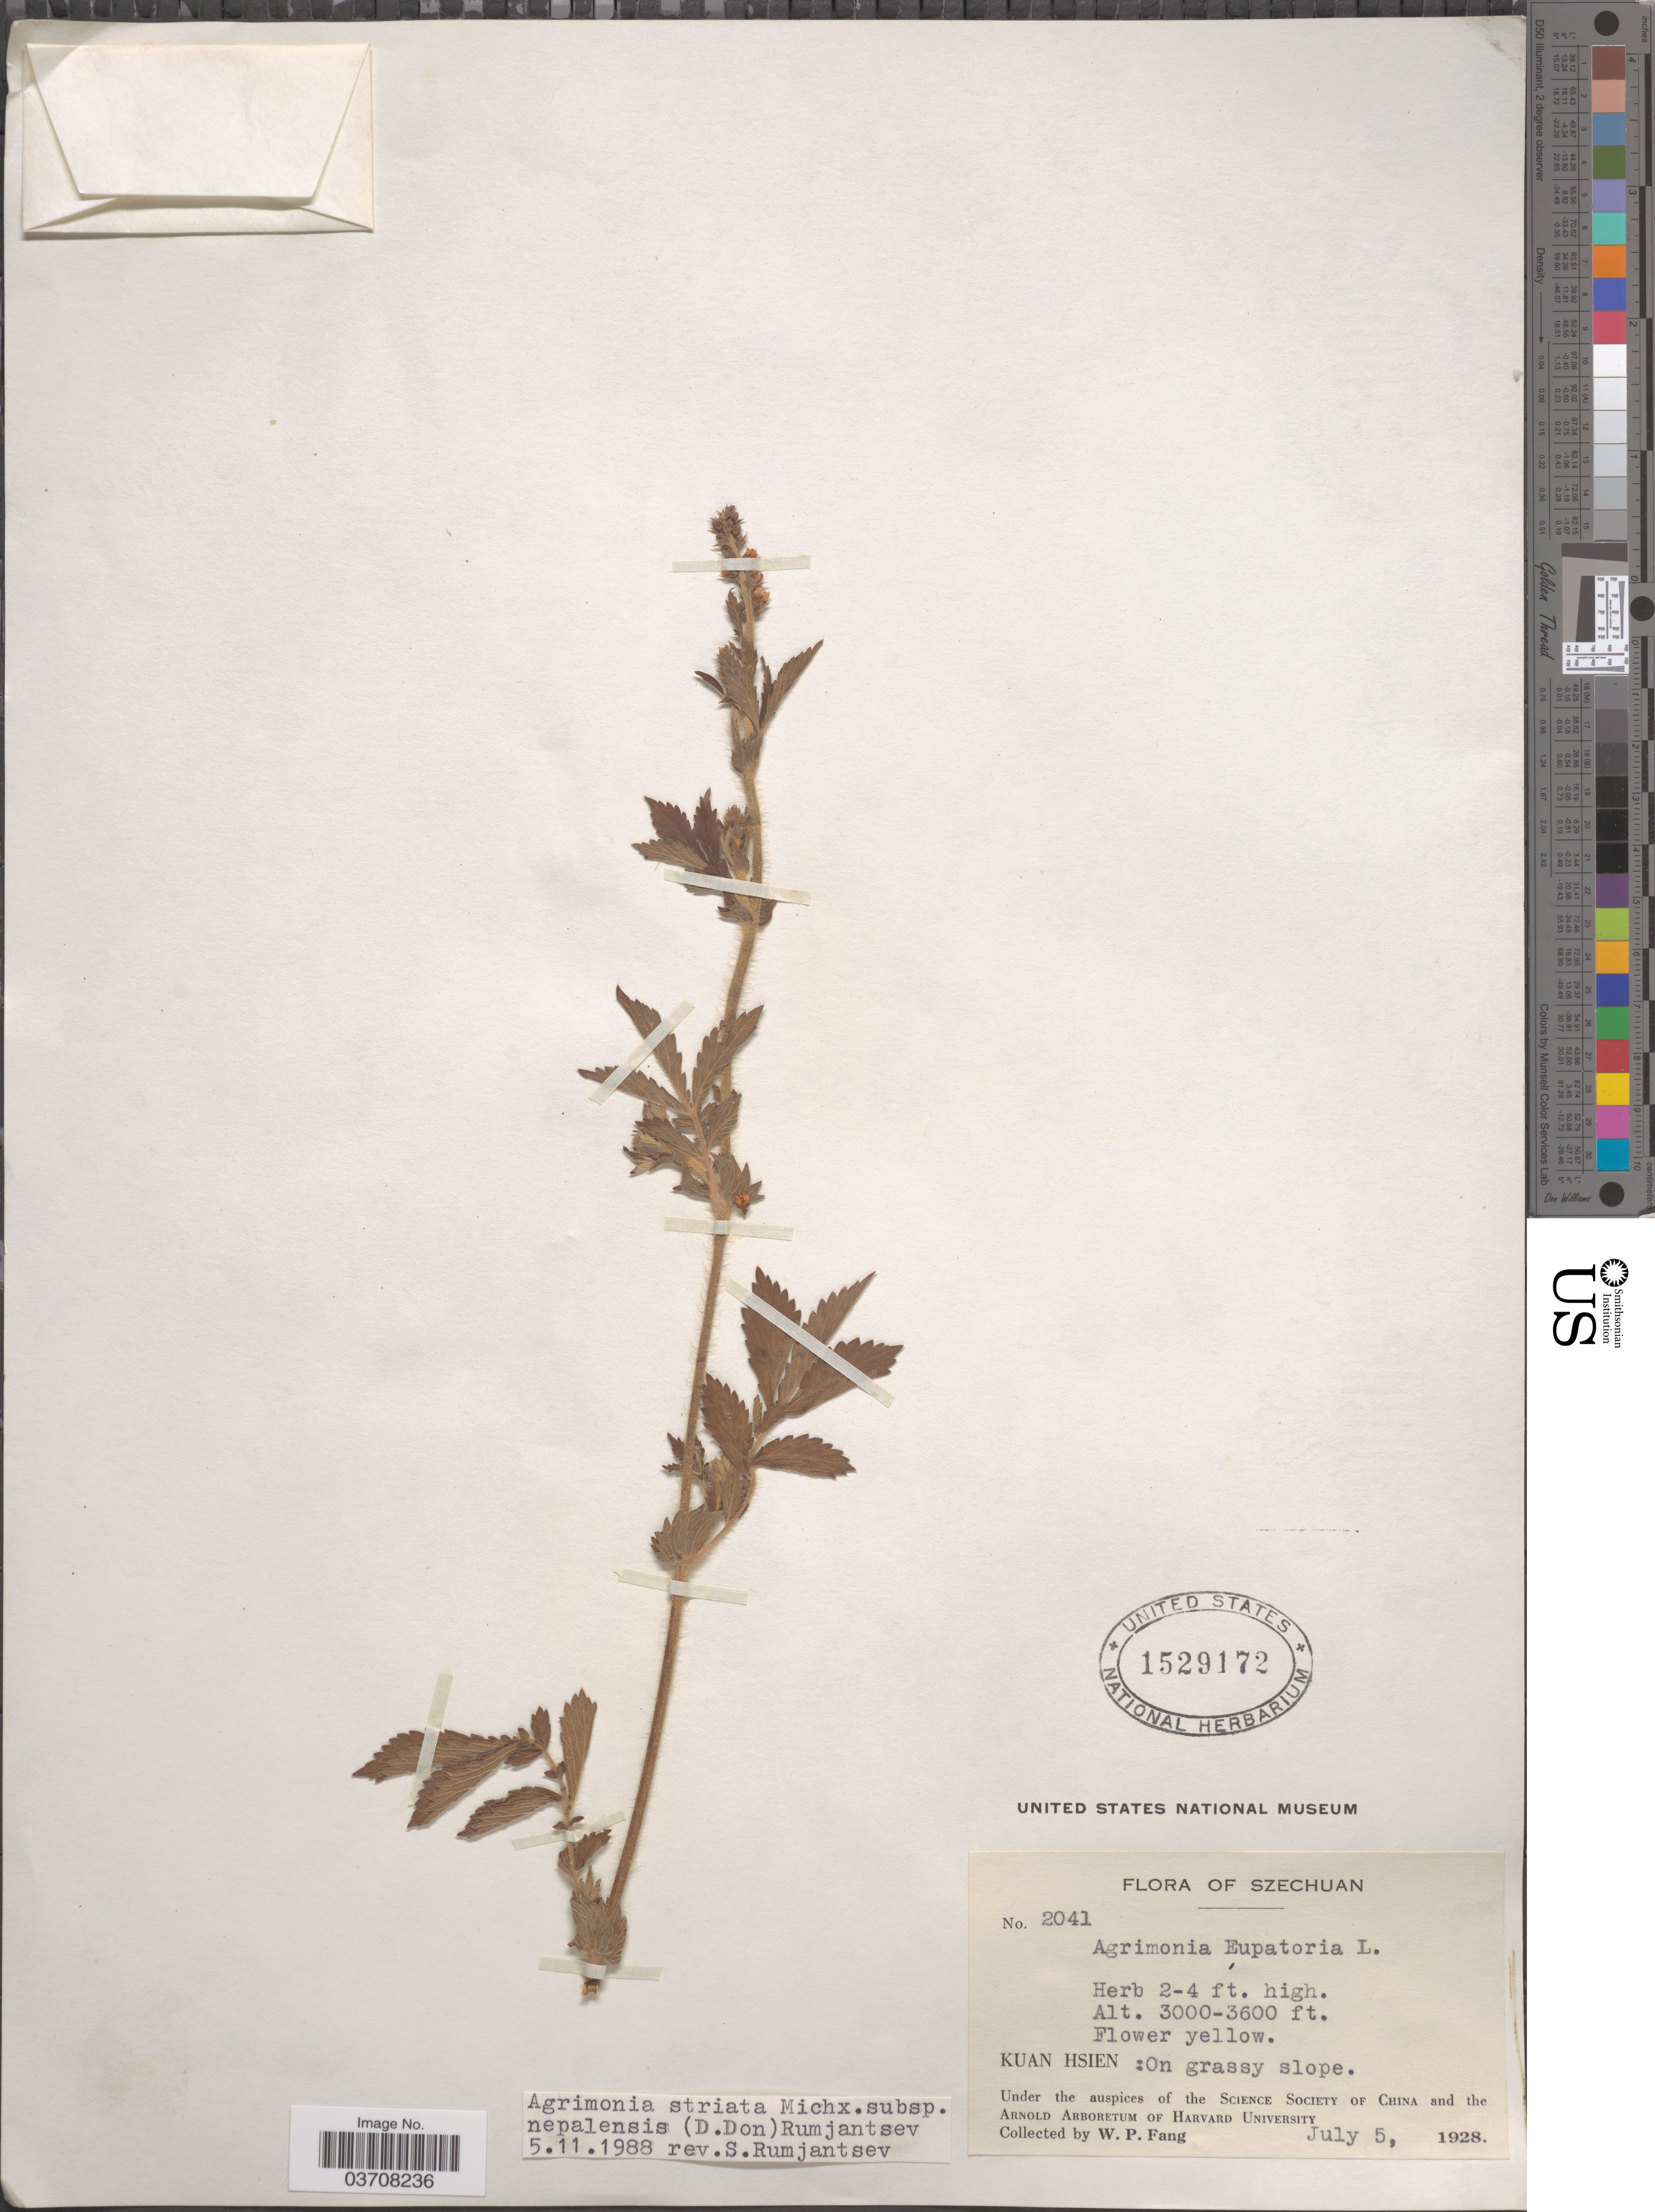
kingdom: Plantae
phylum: Tracheophyta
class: Magnoliopsida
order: Rosales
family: Rosaceae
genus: Agrimonia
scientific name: Agrimonia striata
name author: Michx.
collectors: W. P. Fang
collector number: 2041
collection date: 1928-07-05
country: China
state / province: Sichuan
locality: Szechwan. Kuan Hsien.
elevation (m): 914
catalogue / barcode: US 1529172